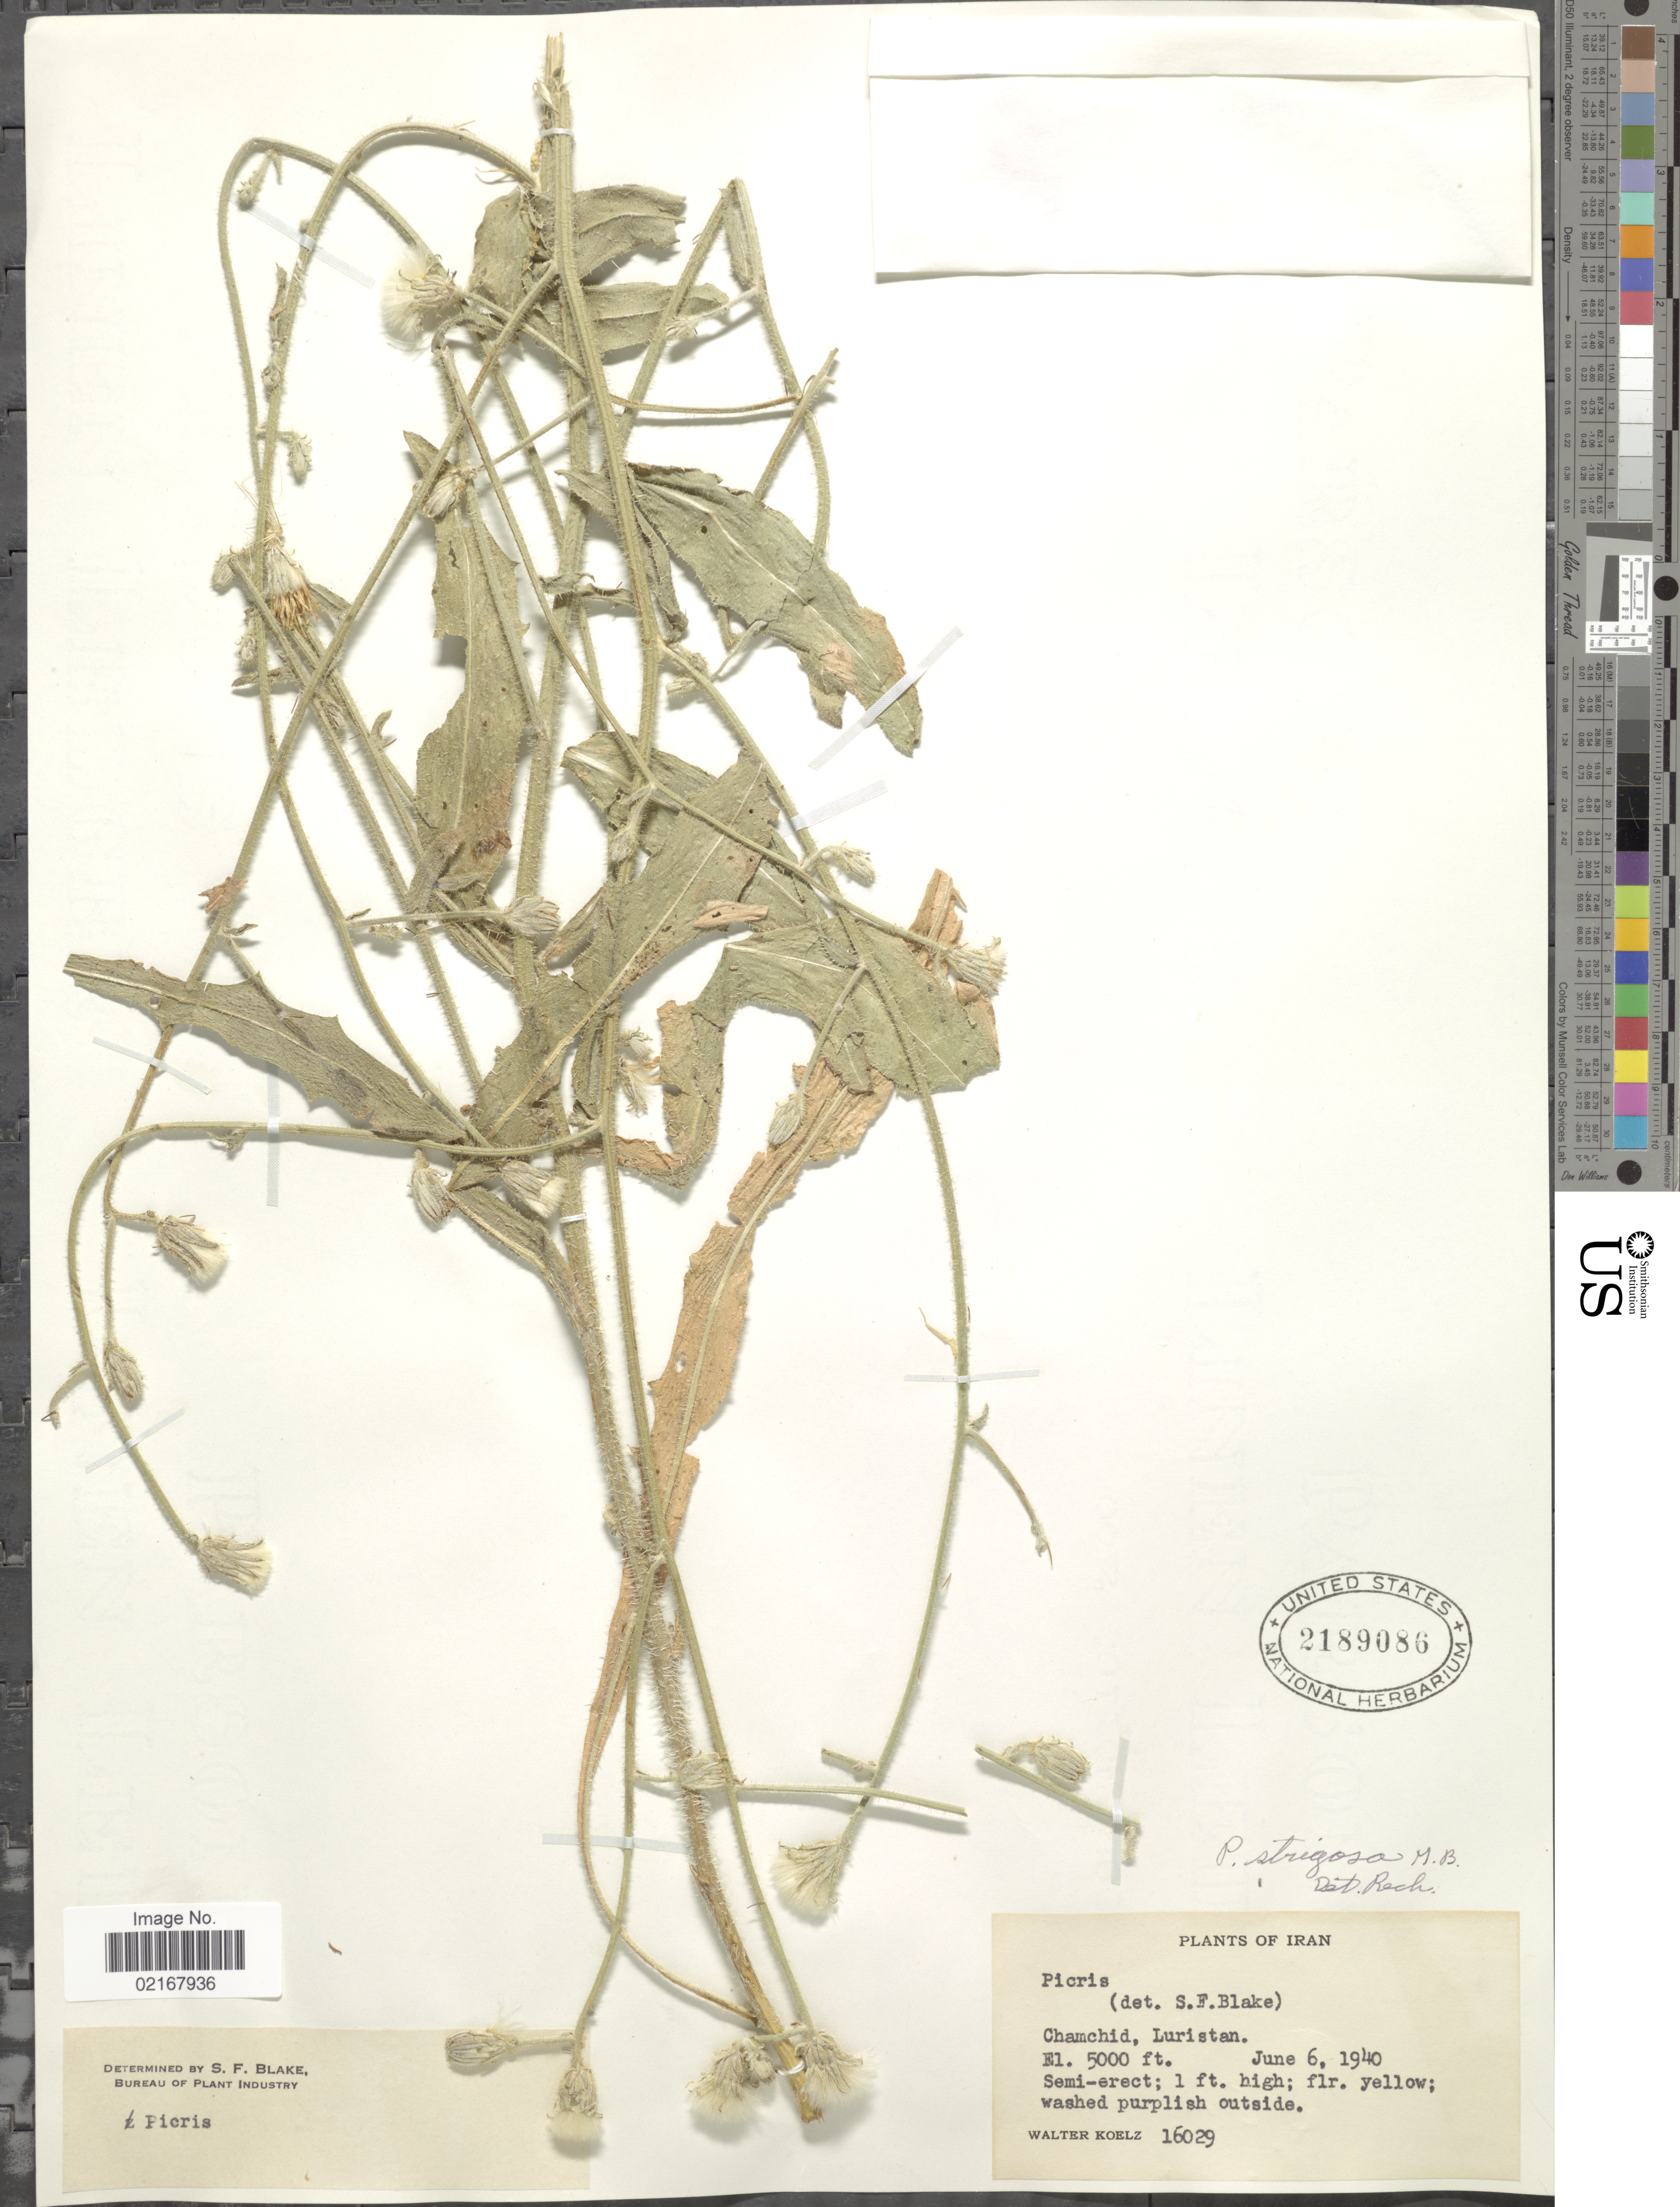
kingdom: Plantae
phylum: Tracheophyta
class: Magnoliopsida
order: Asterales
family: Asteraceae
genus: Picris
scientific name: Picris strigosa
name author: M. Bieb.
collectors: W. N. Koelz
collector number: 16029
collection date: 1940-06-06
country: Iran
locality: Chamchid, Luristan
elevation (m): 1524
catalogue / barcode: US 2189086